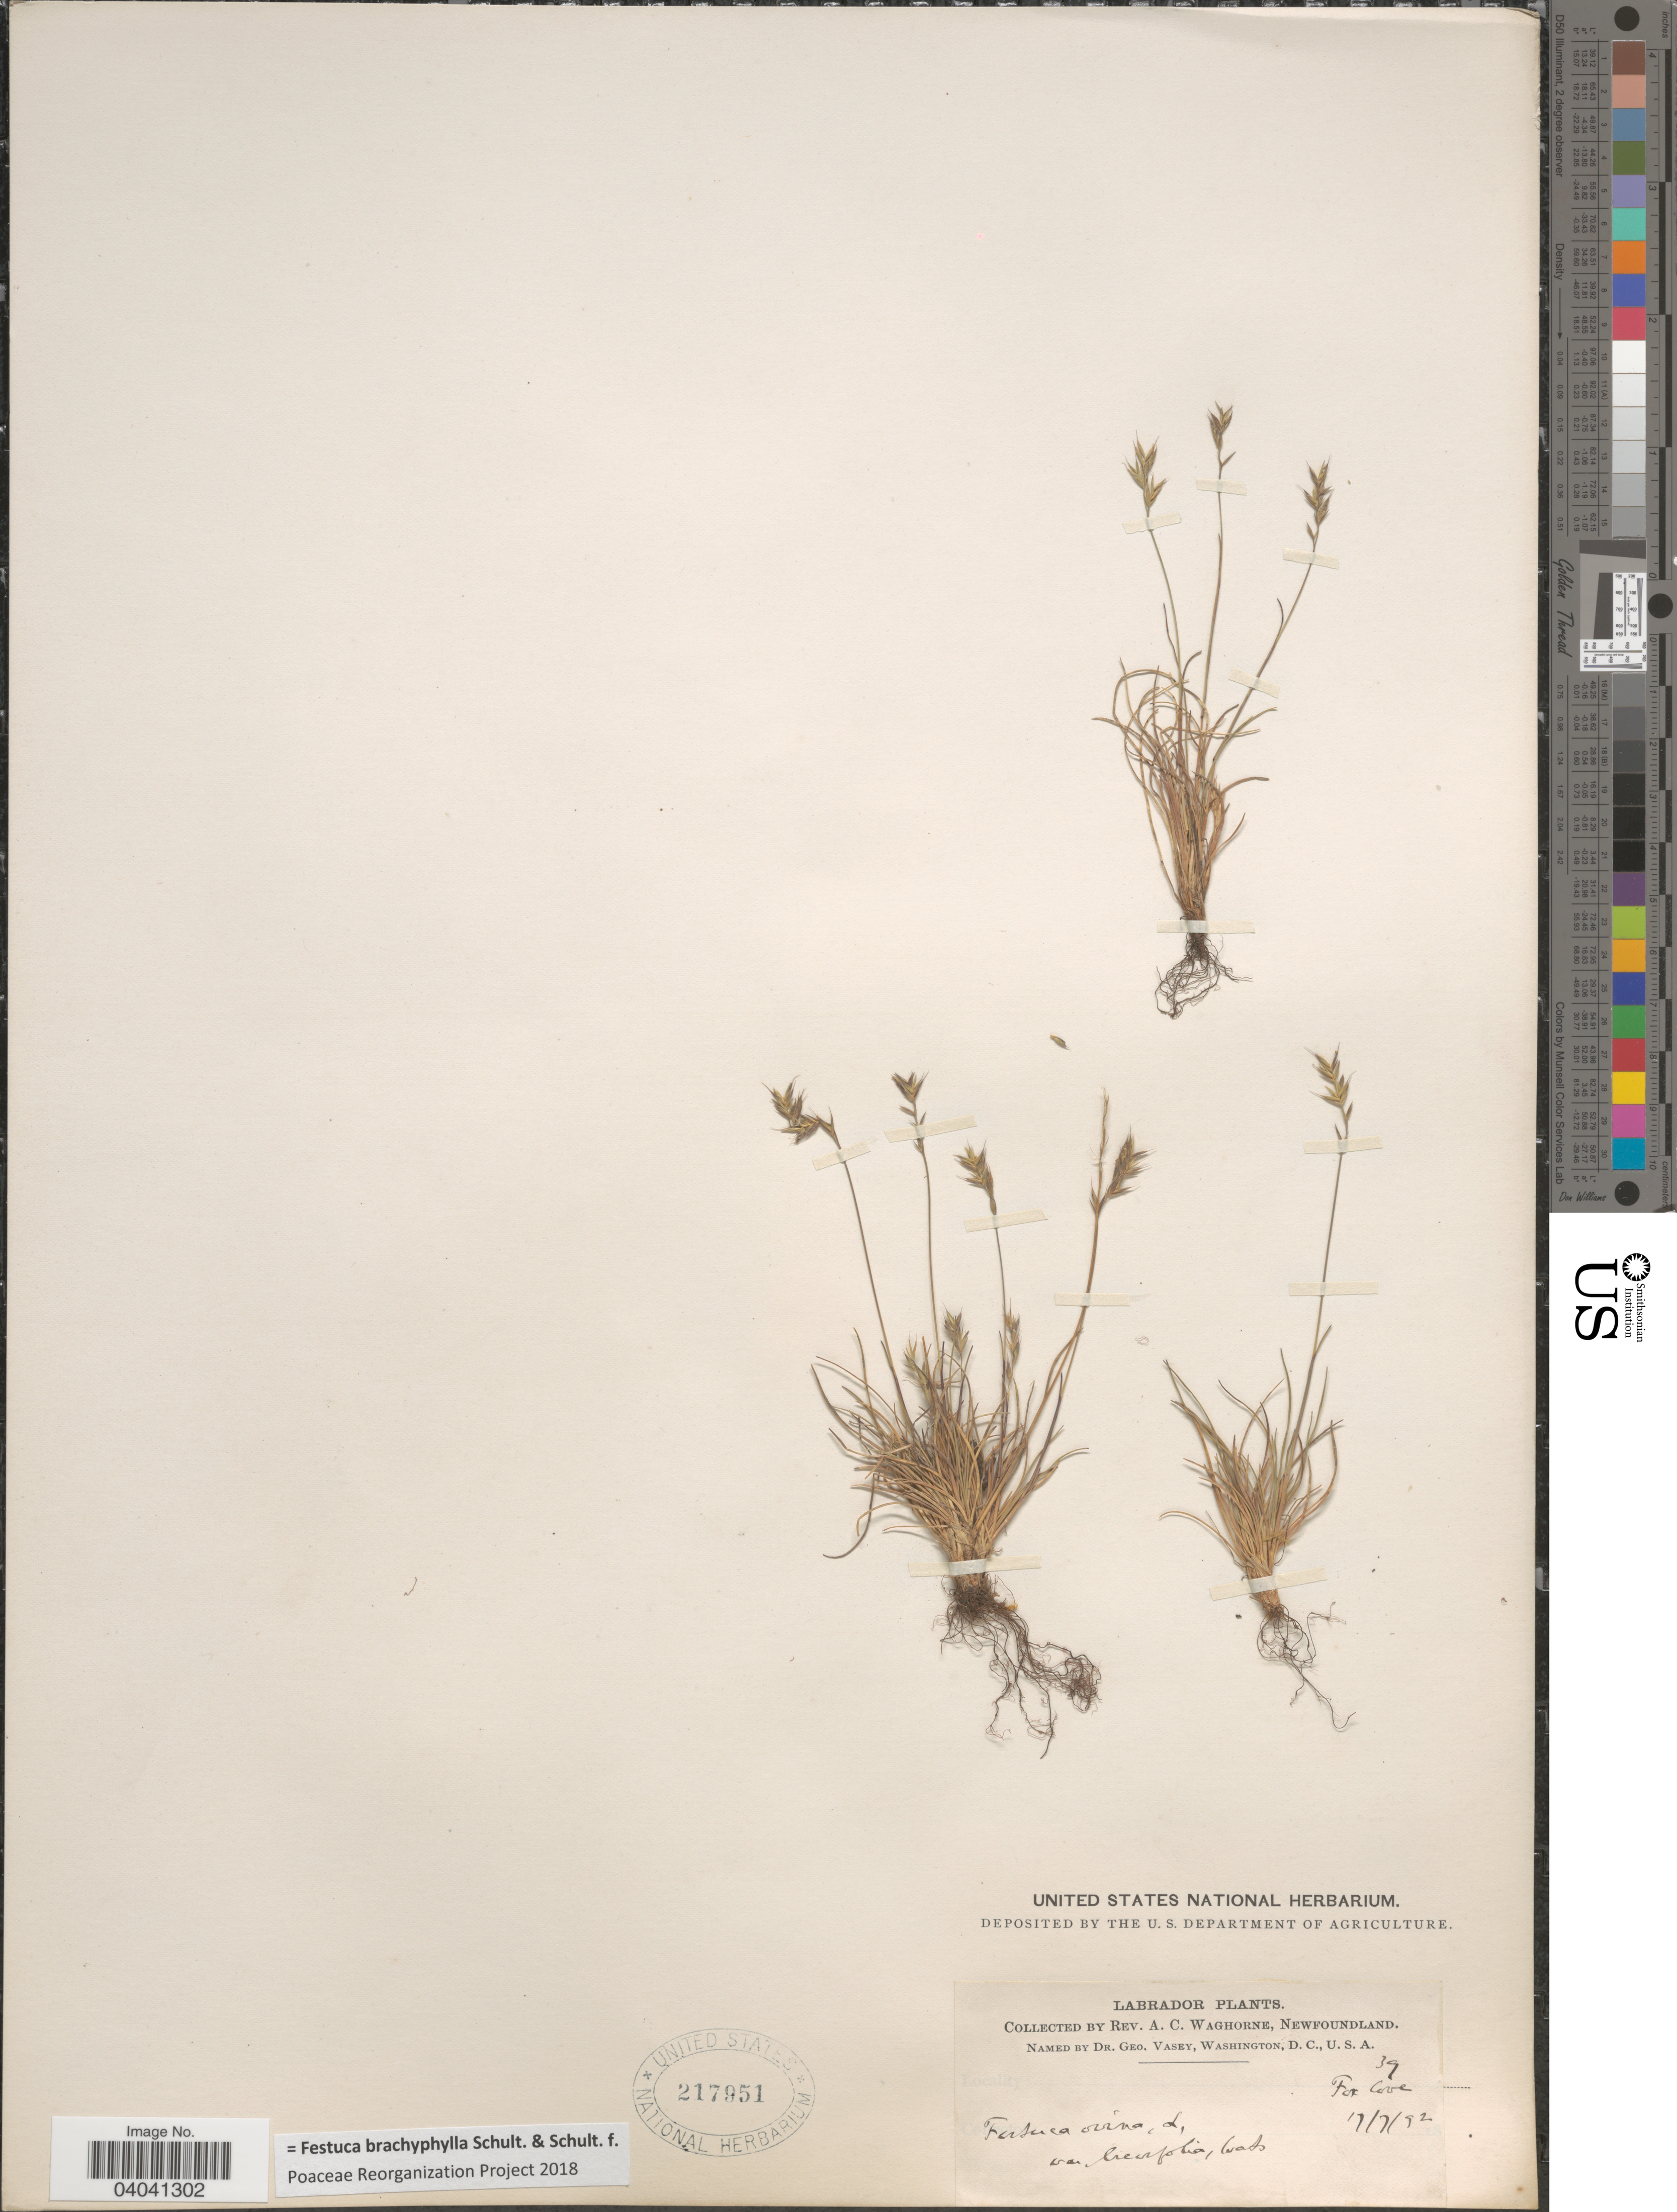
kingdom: Plantae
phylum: Tracheophyta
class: Liliopsida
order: Poales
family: Poaceae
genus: Festuca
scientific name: Festuca brachyphylla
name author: Schult. & Schult. f.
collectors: A. Waghorne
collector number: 39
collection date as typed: Transcribed d/m/y: 17/7/92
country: Canada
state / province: Newfoundland and Labrador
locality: Labrador. Fox Cove.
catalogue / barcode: US 217951